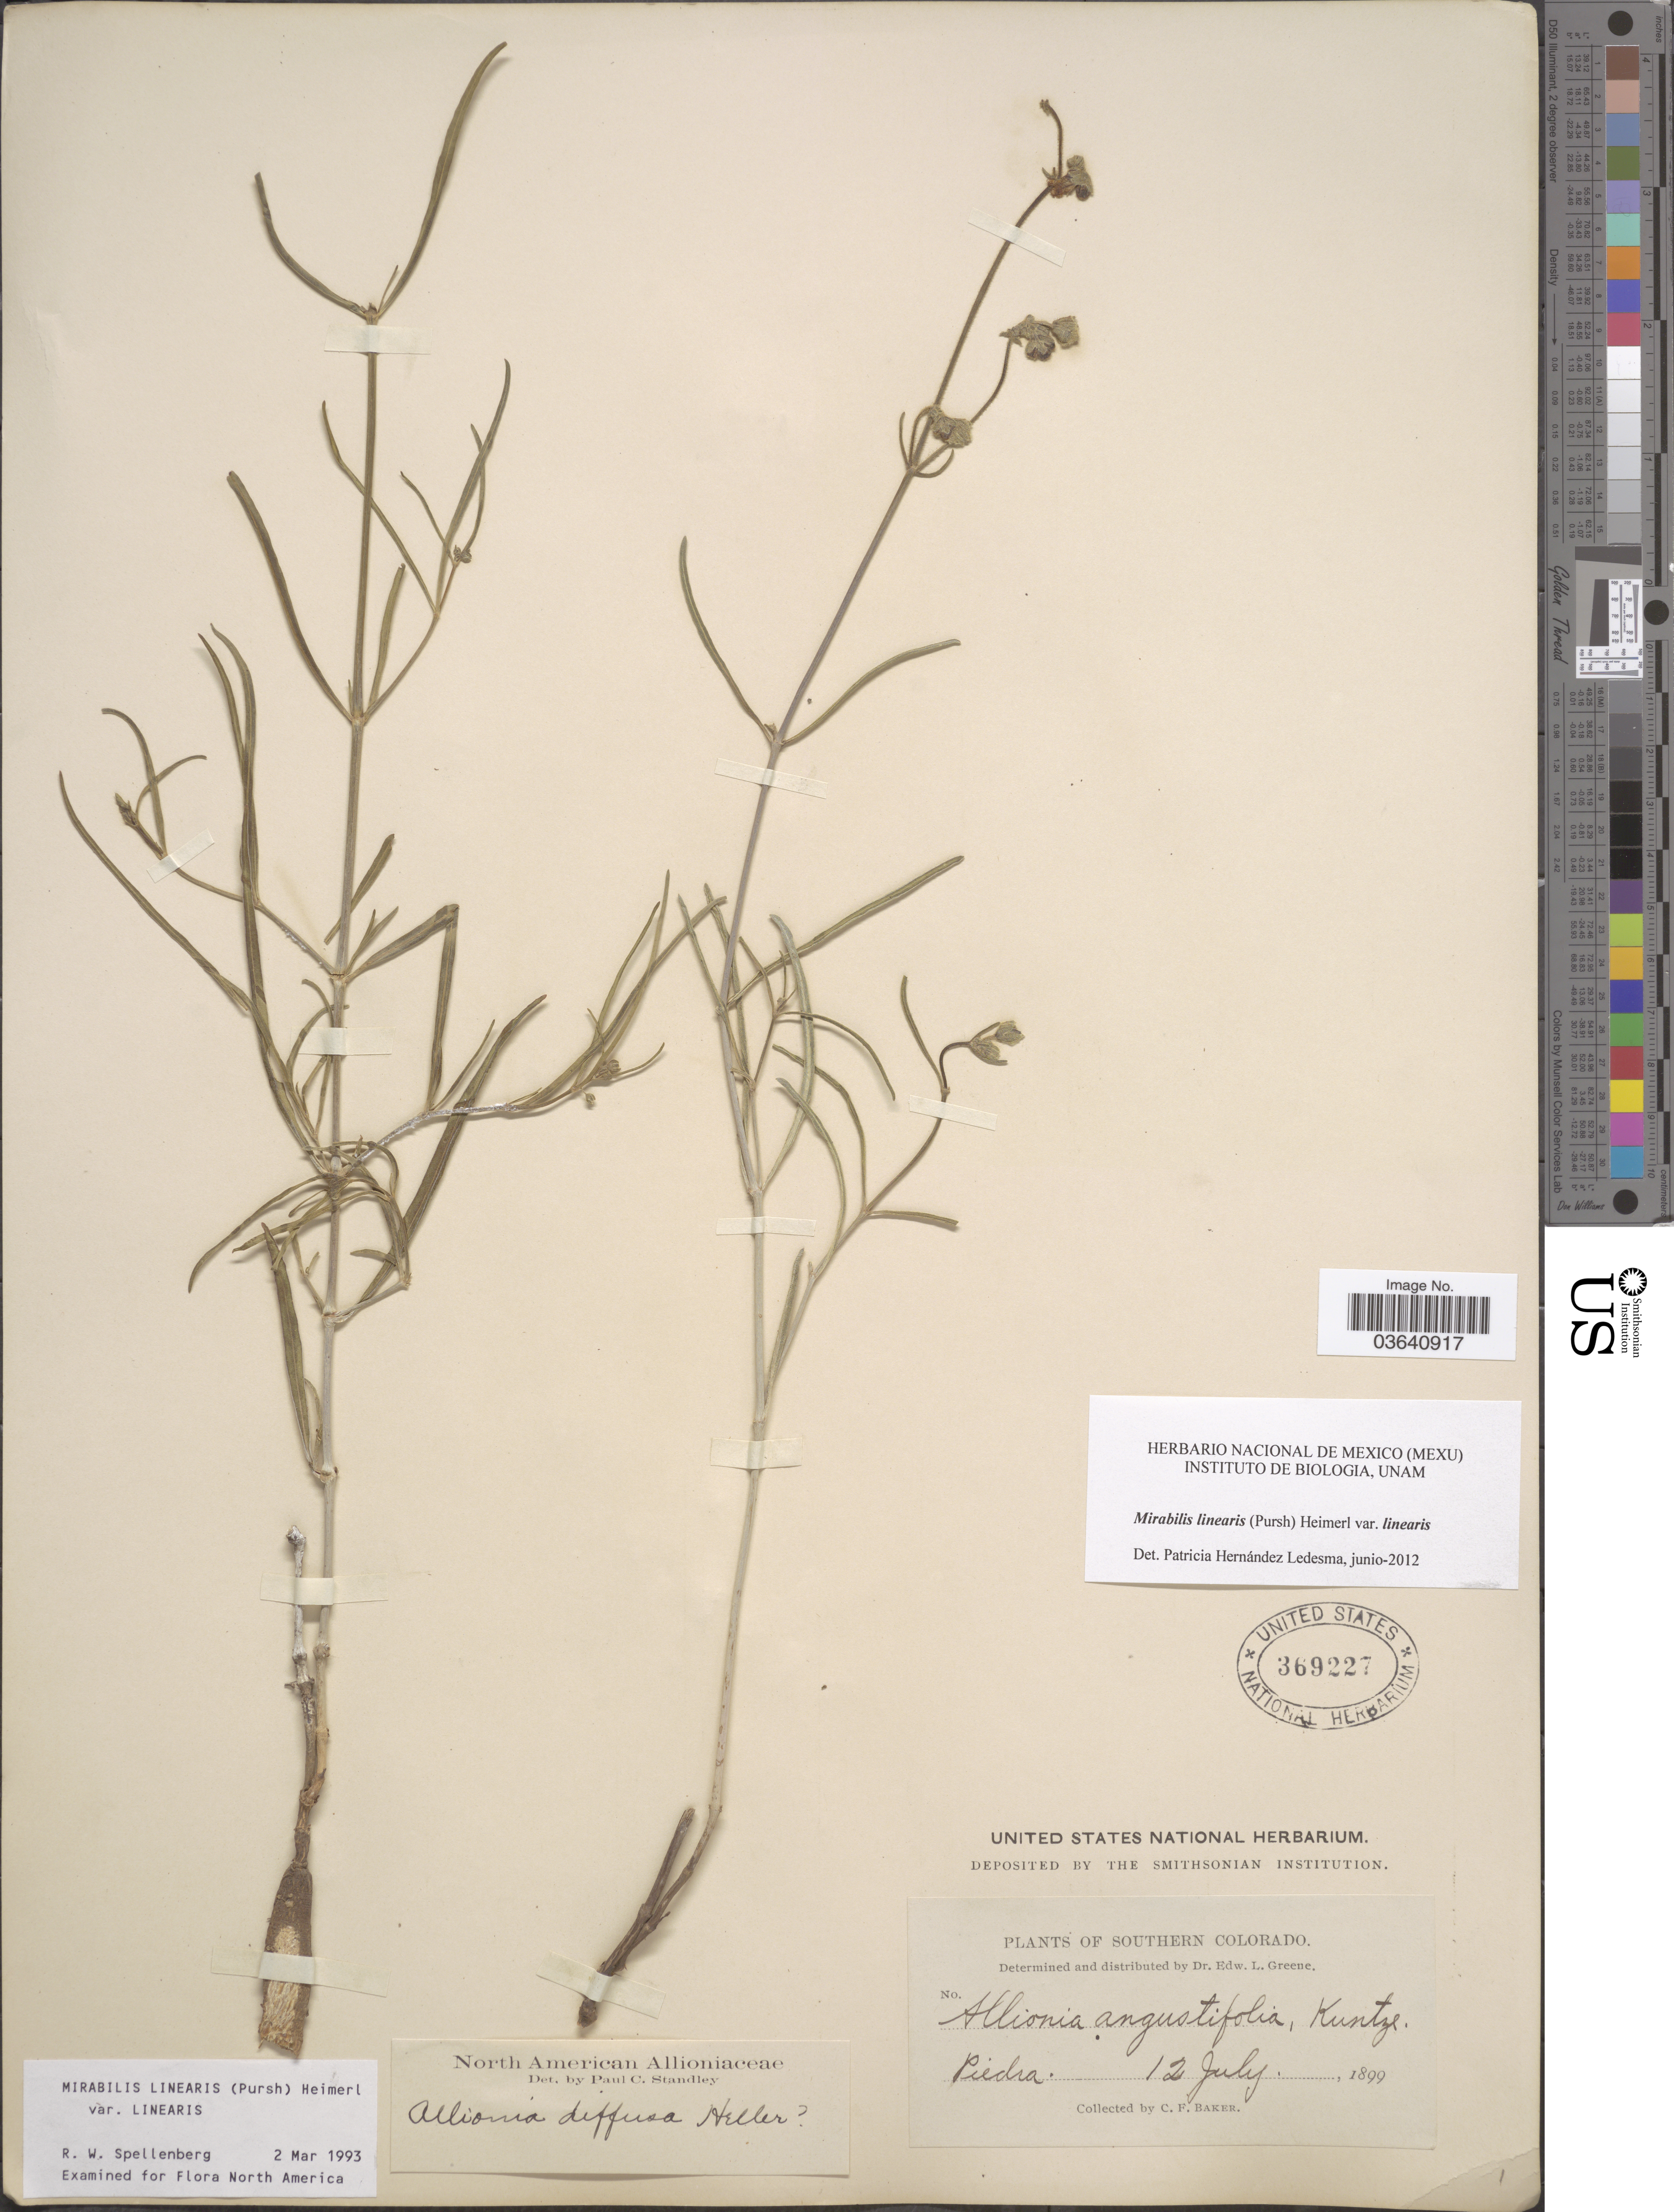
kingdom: Plantae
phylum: Tracheophyta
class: Magnoliopsida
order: Caryophyllales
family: Nyctaginaceae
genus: Mirabilis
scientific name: Mirabilis linearis var. linearis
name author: (Pursh) Heimerl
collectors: C. F. Baker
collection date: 1899-07-12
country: United States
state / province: Colorado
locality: Southern Colorado. Piedra.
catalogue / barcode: US 369227